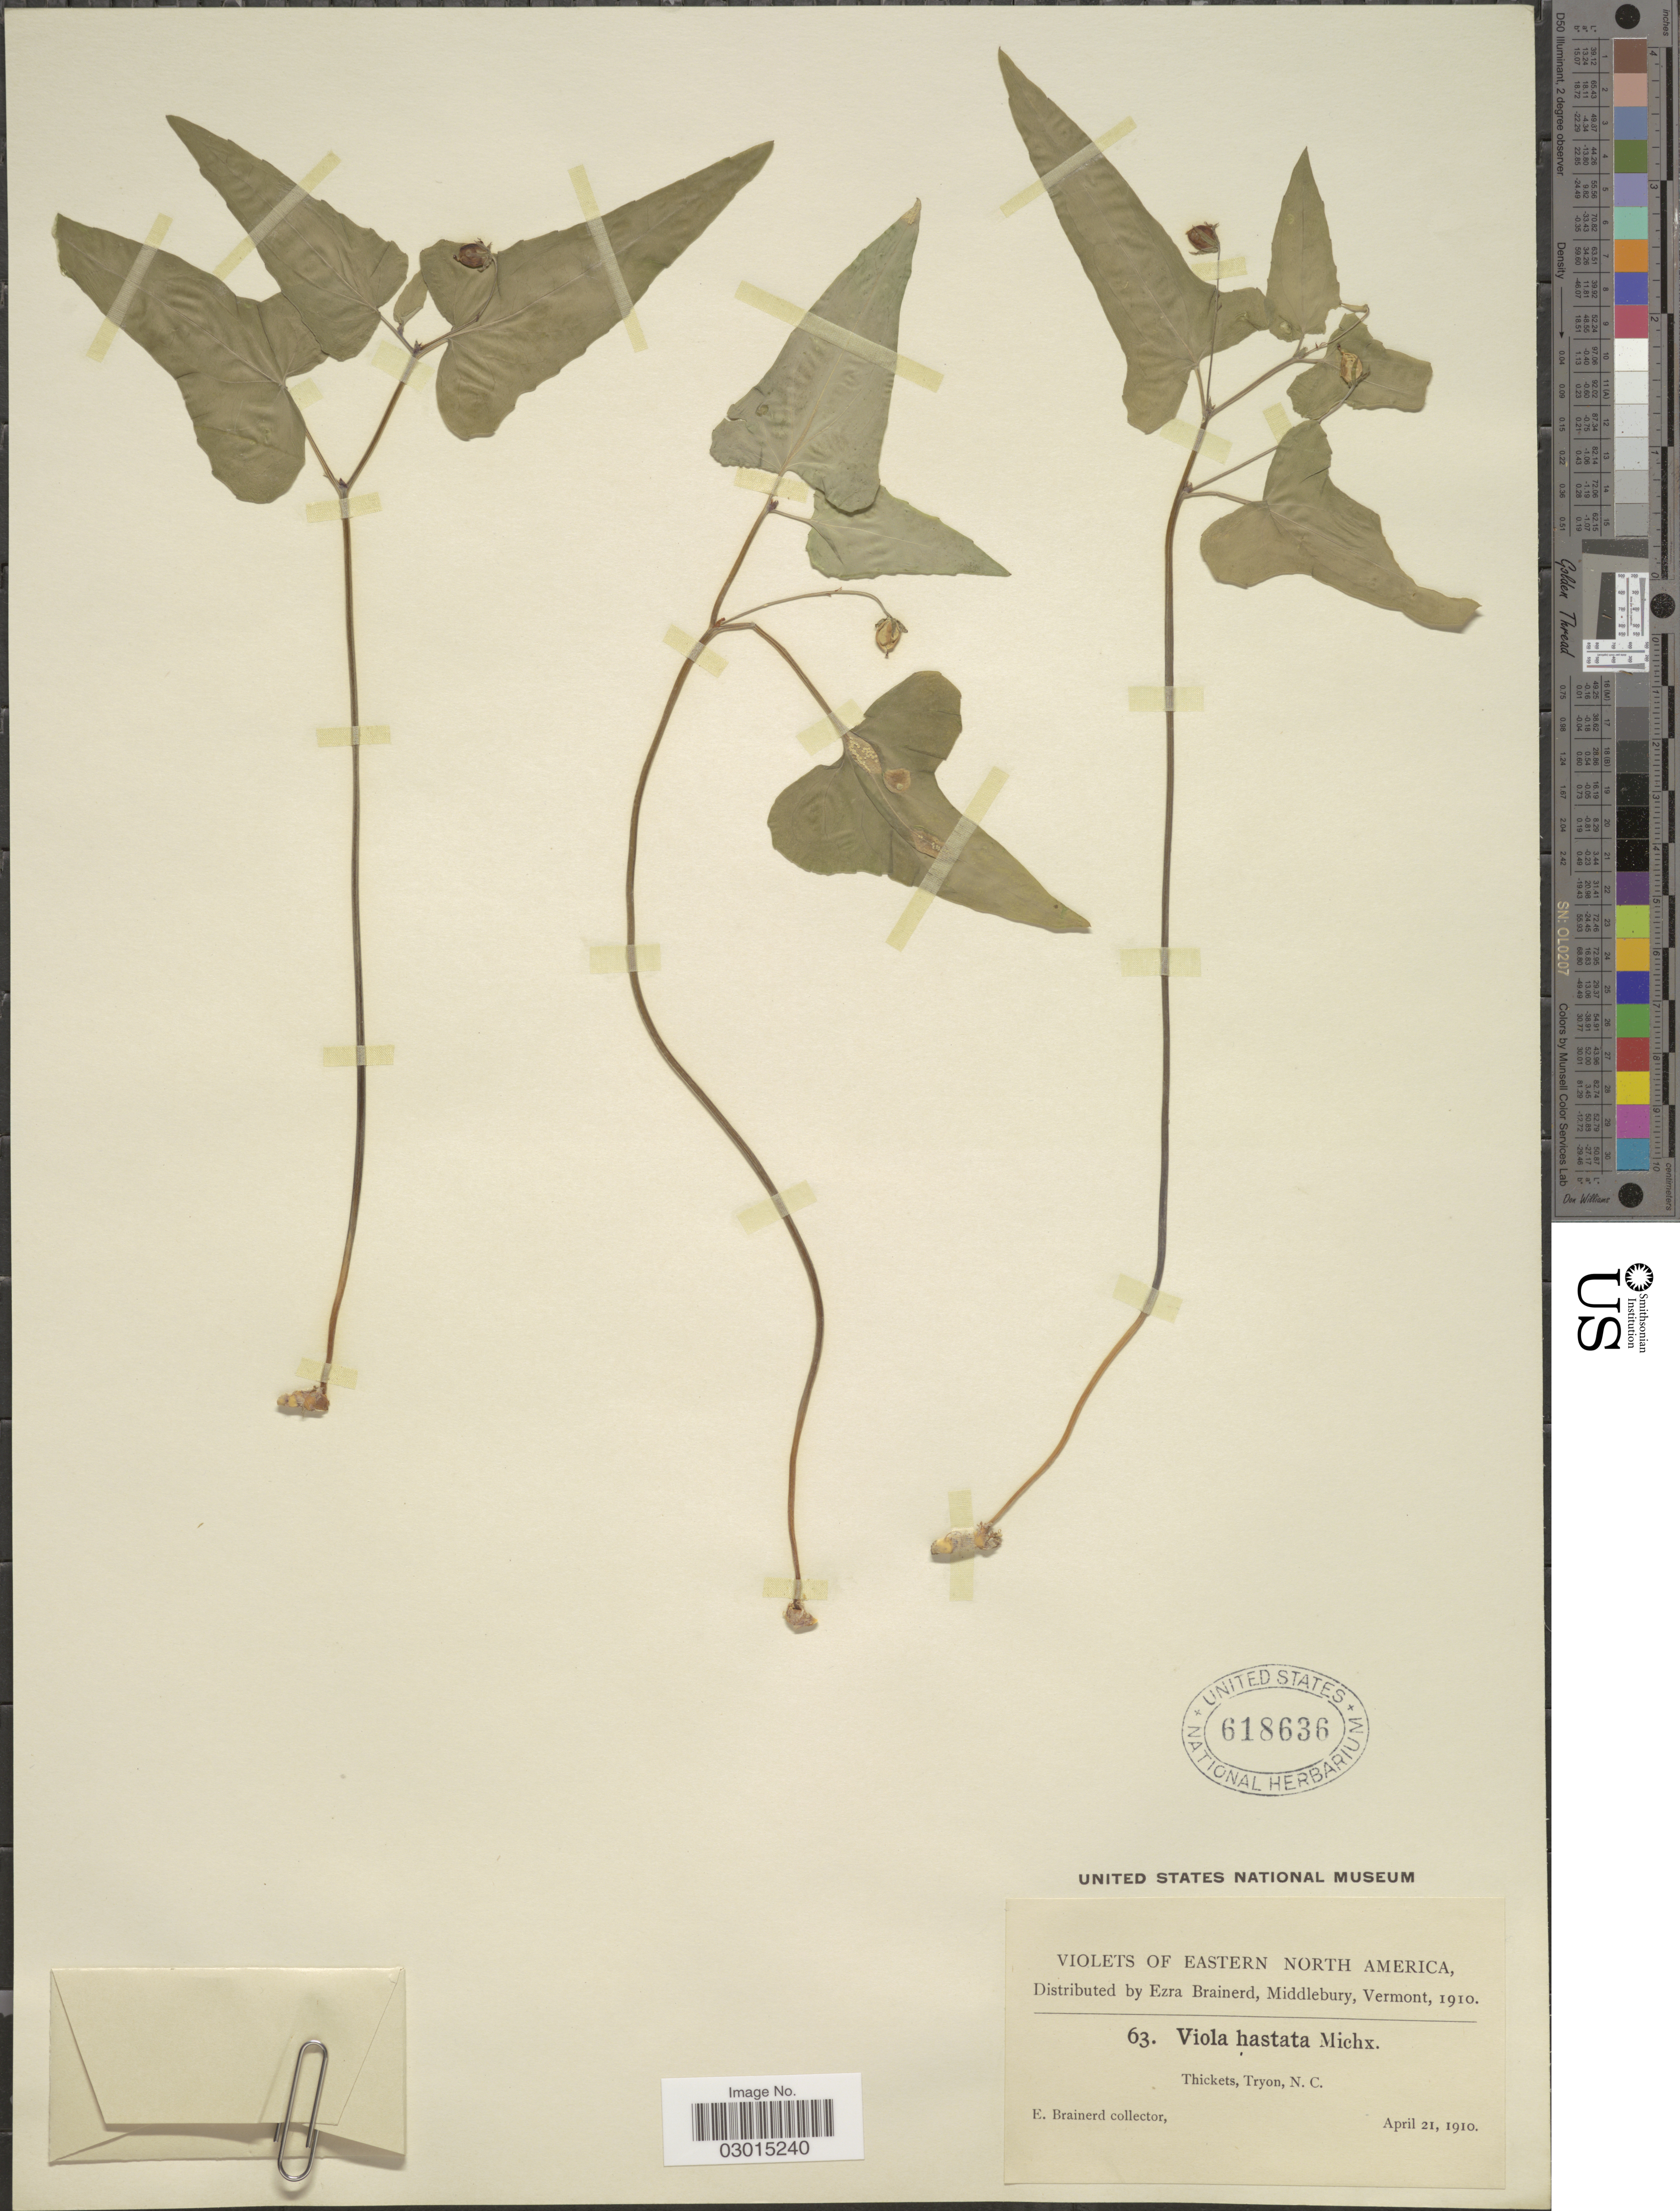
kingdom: Plantae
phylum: Tracheophyta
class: Magnoliopsida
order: Malpighiales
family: Violaceae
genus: Viola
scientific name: Viola hastata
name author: Michx.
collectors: E. Brainerd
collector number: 63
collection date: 1910-04-21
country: United States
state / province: North Carolina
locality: Thickets, Tryon, N.C.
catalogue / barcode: US 618636